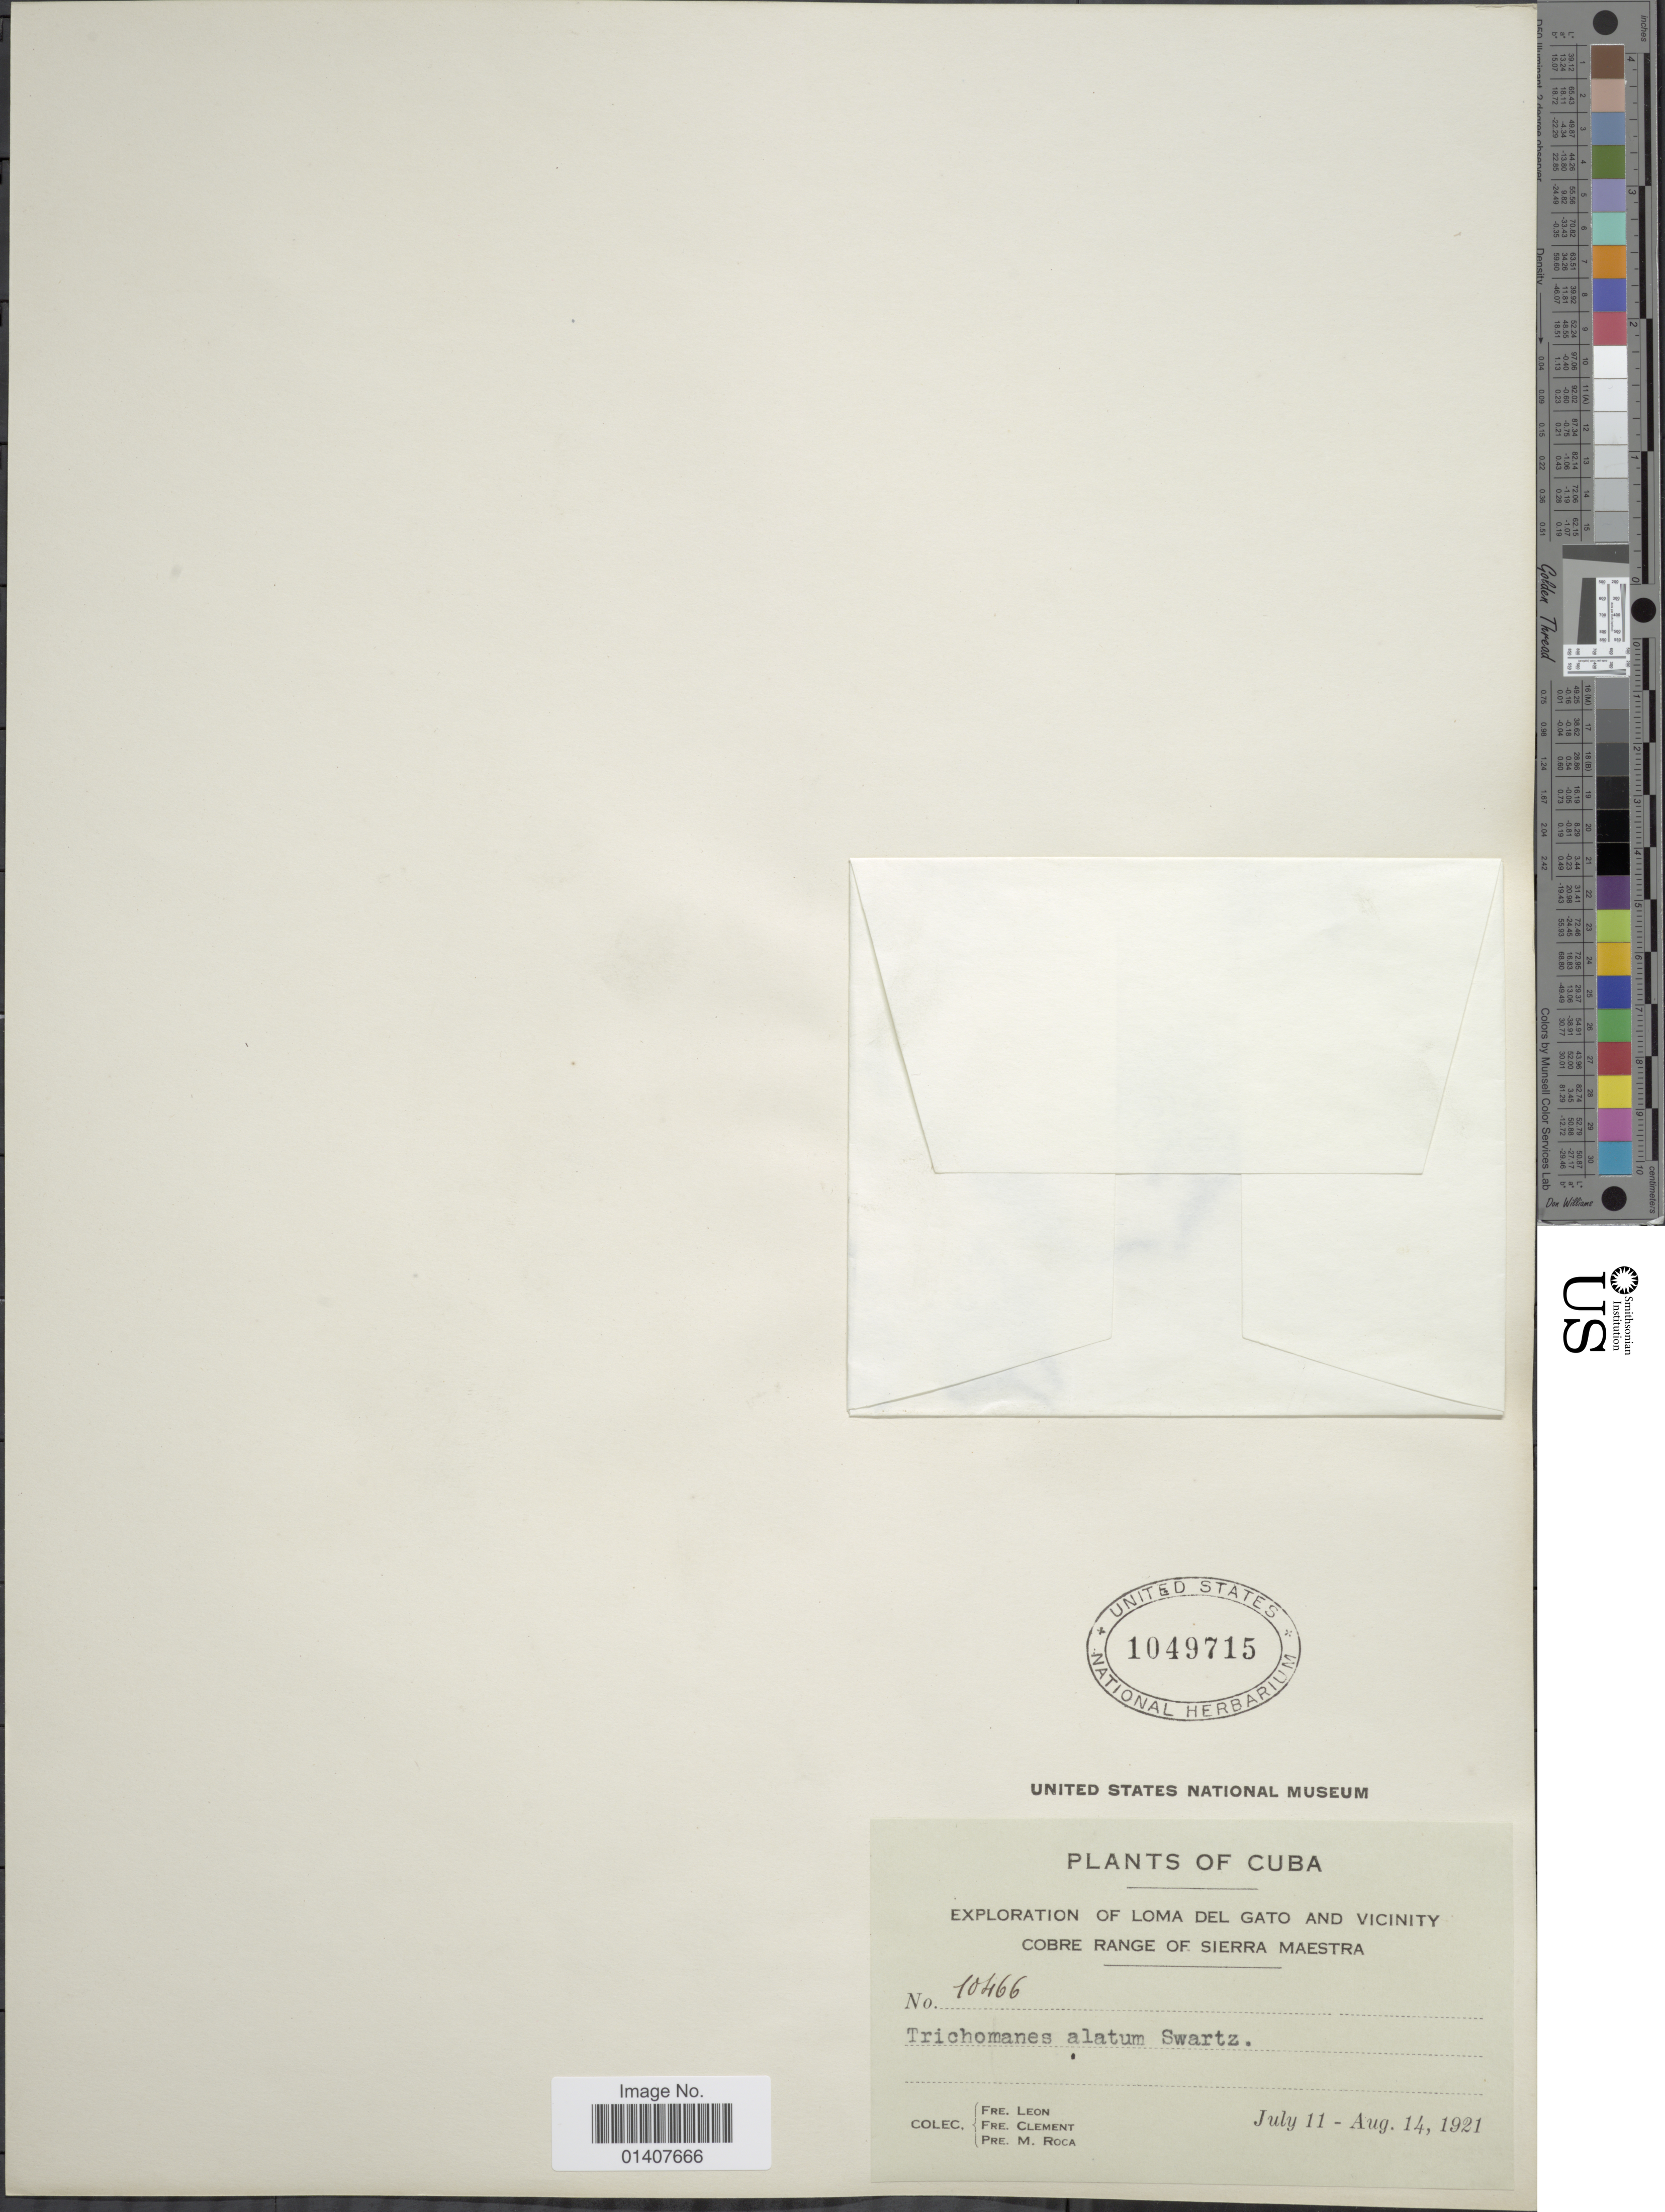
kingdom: Plantae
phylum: Tracheophyta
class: Polypodiopsida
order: Hymenophyllales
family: Hymenophyllaceae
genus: Trichomanes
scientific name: Trichomanes alatum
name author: Sw.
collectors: F. Leon, B. Clement & F. Roca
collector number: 10466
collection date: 1921-07-11/1921-08-14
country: Cuba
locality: Loma del gato and vicinity cobre range of Sierra maestra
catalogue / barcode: US 1049715